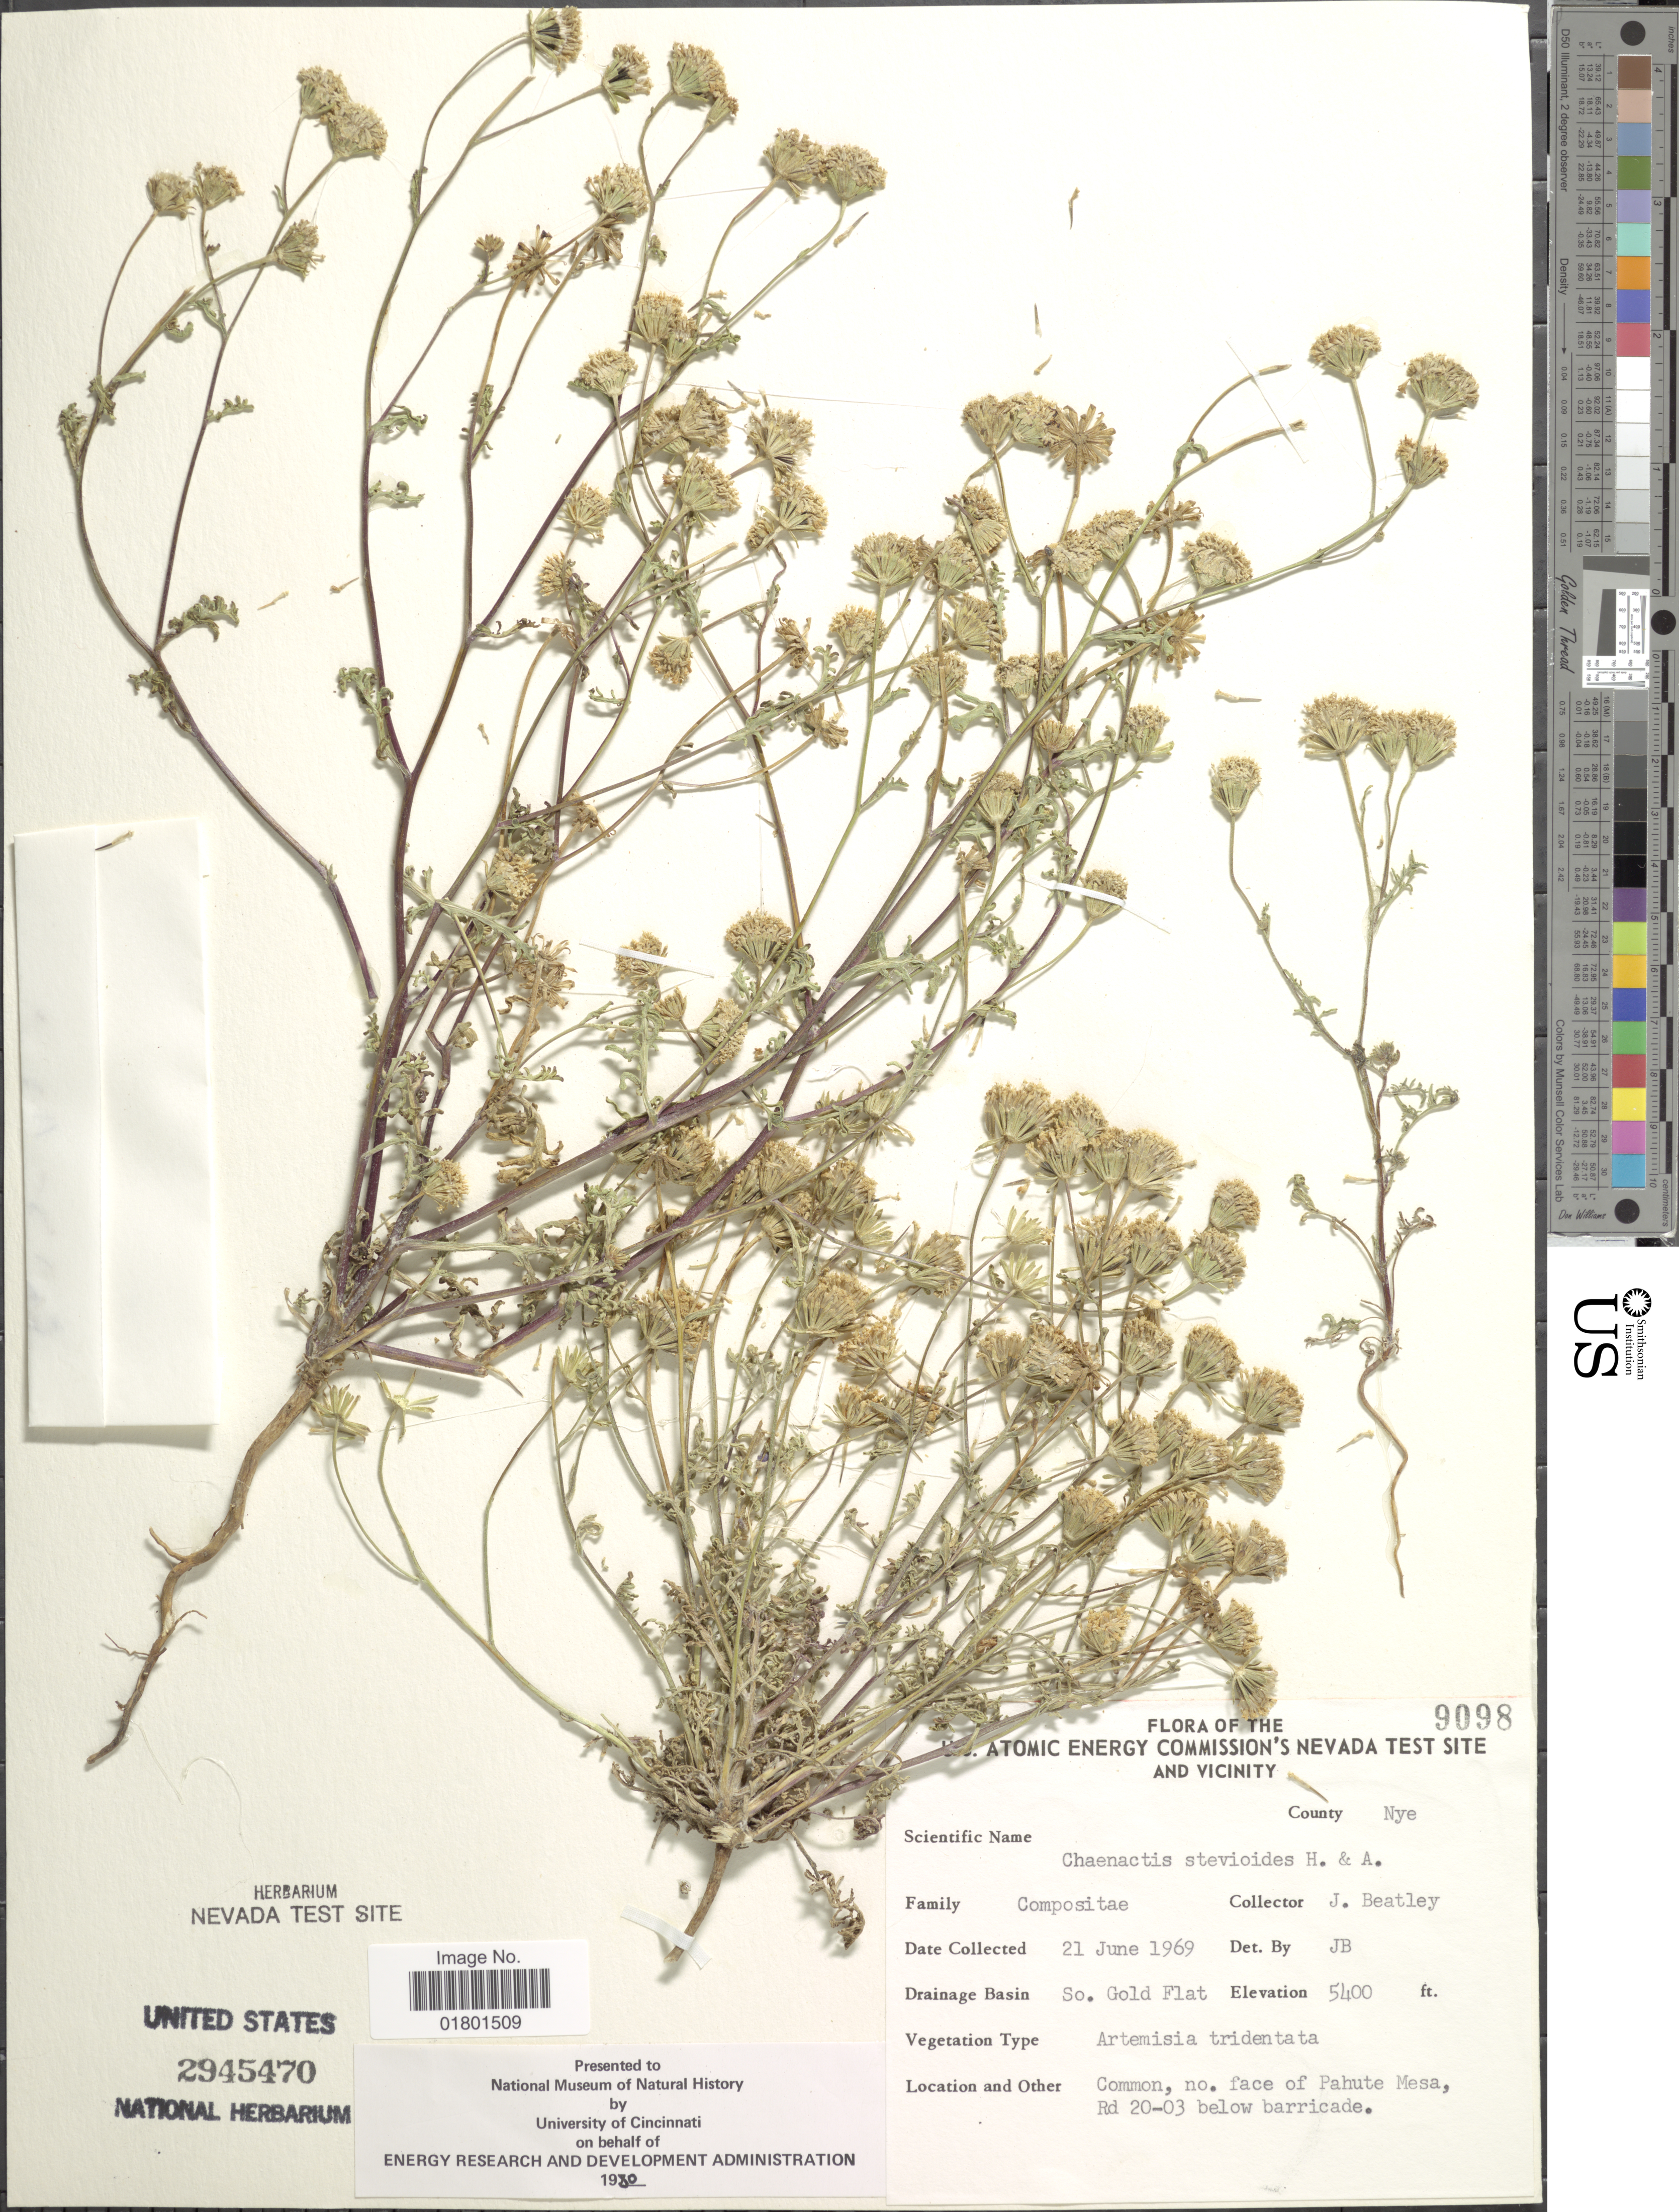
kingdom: Plantae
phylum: Tracheophyta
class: Magnoliopsida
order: Asterales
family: Asteraceae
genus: Chaenactis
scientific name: Chaenactis stevioides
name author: Hook. & Arn.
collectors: J. C. Beatley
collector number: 9098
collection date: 1969-06-21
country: United States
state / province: Nevada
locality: U. S. Atomic Energy Commission's Nevada Test Site and vicinity, County Nye, So. Gold Flat, no. face of Pahute Mesa, Rd 20-03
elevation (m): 1646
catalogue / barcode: US 2945470